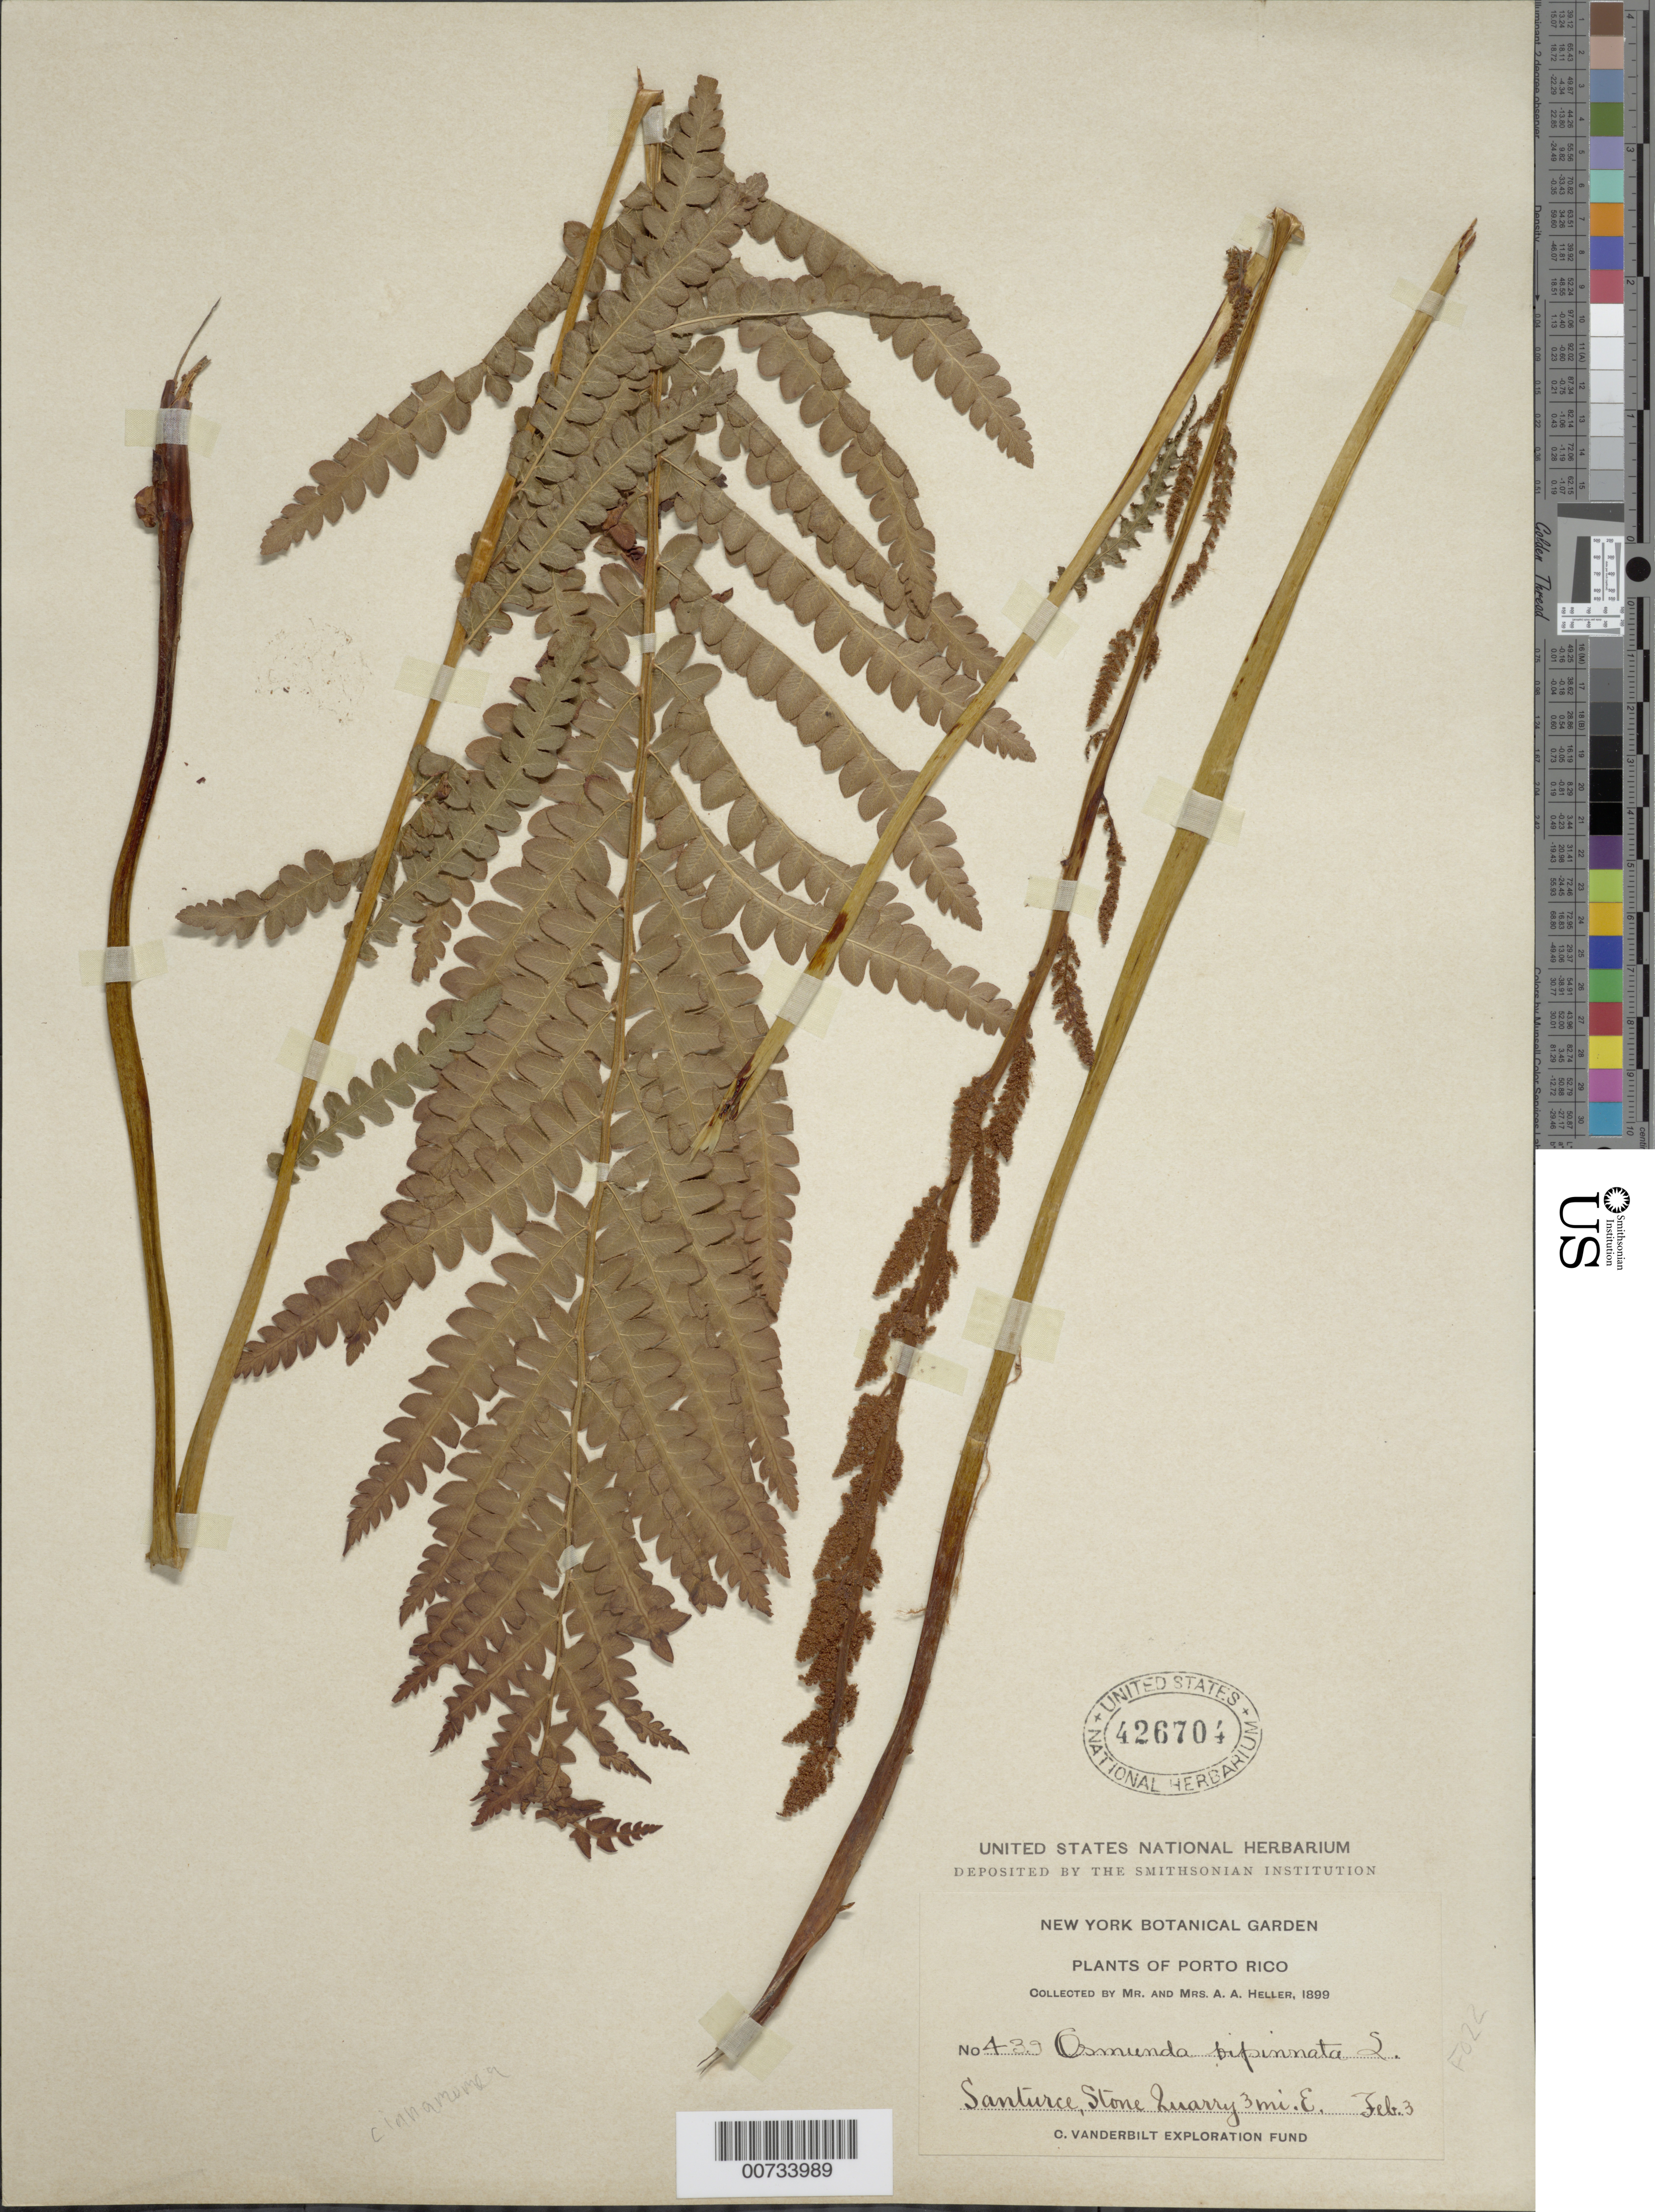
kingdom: Plantae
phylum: Tracheophyta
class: Polypodiopsida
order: Osmundales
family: Osmundaceae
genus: Osmundastrum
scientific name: Osmundastrum cinnamomeum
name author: (L.) C. Presl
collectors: A. A. Heller & E. G. Heller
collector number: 439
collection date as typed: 03 Feb 1899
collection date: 1899-02-03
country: Puerto Rico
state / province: San Juan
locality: Santurce, Stone Quarry 3 mi E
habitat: Stone quarry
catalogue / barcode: US 426704